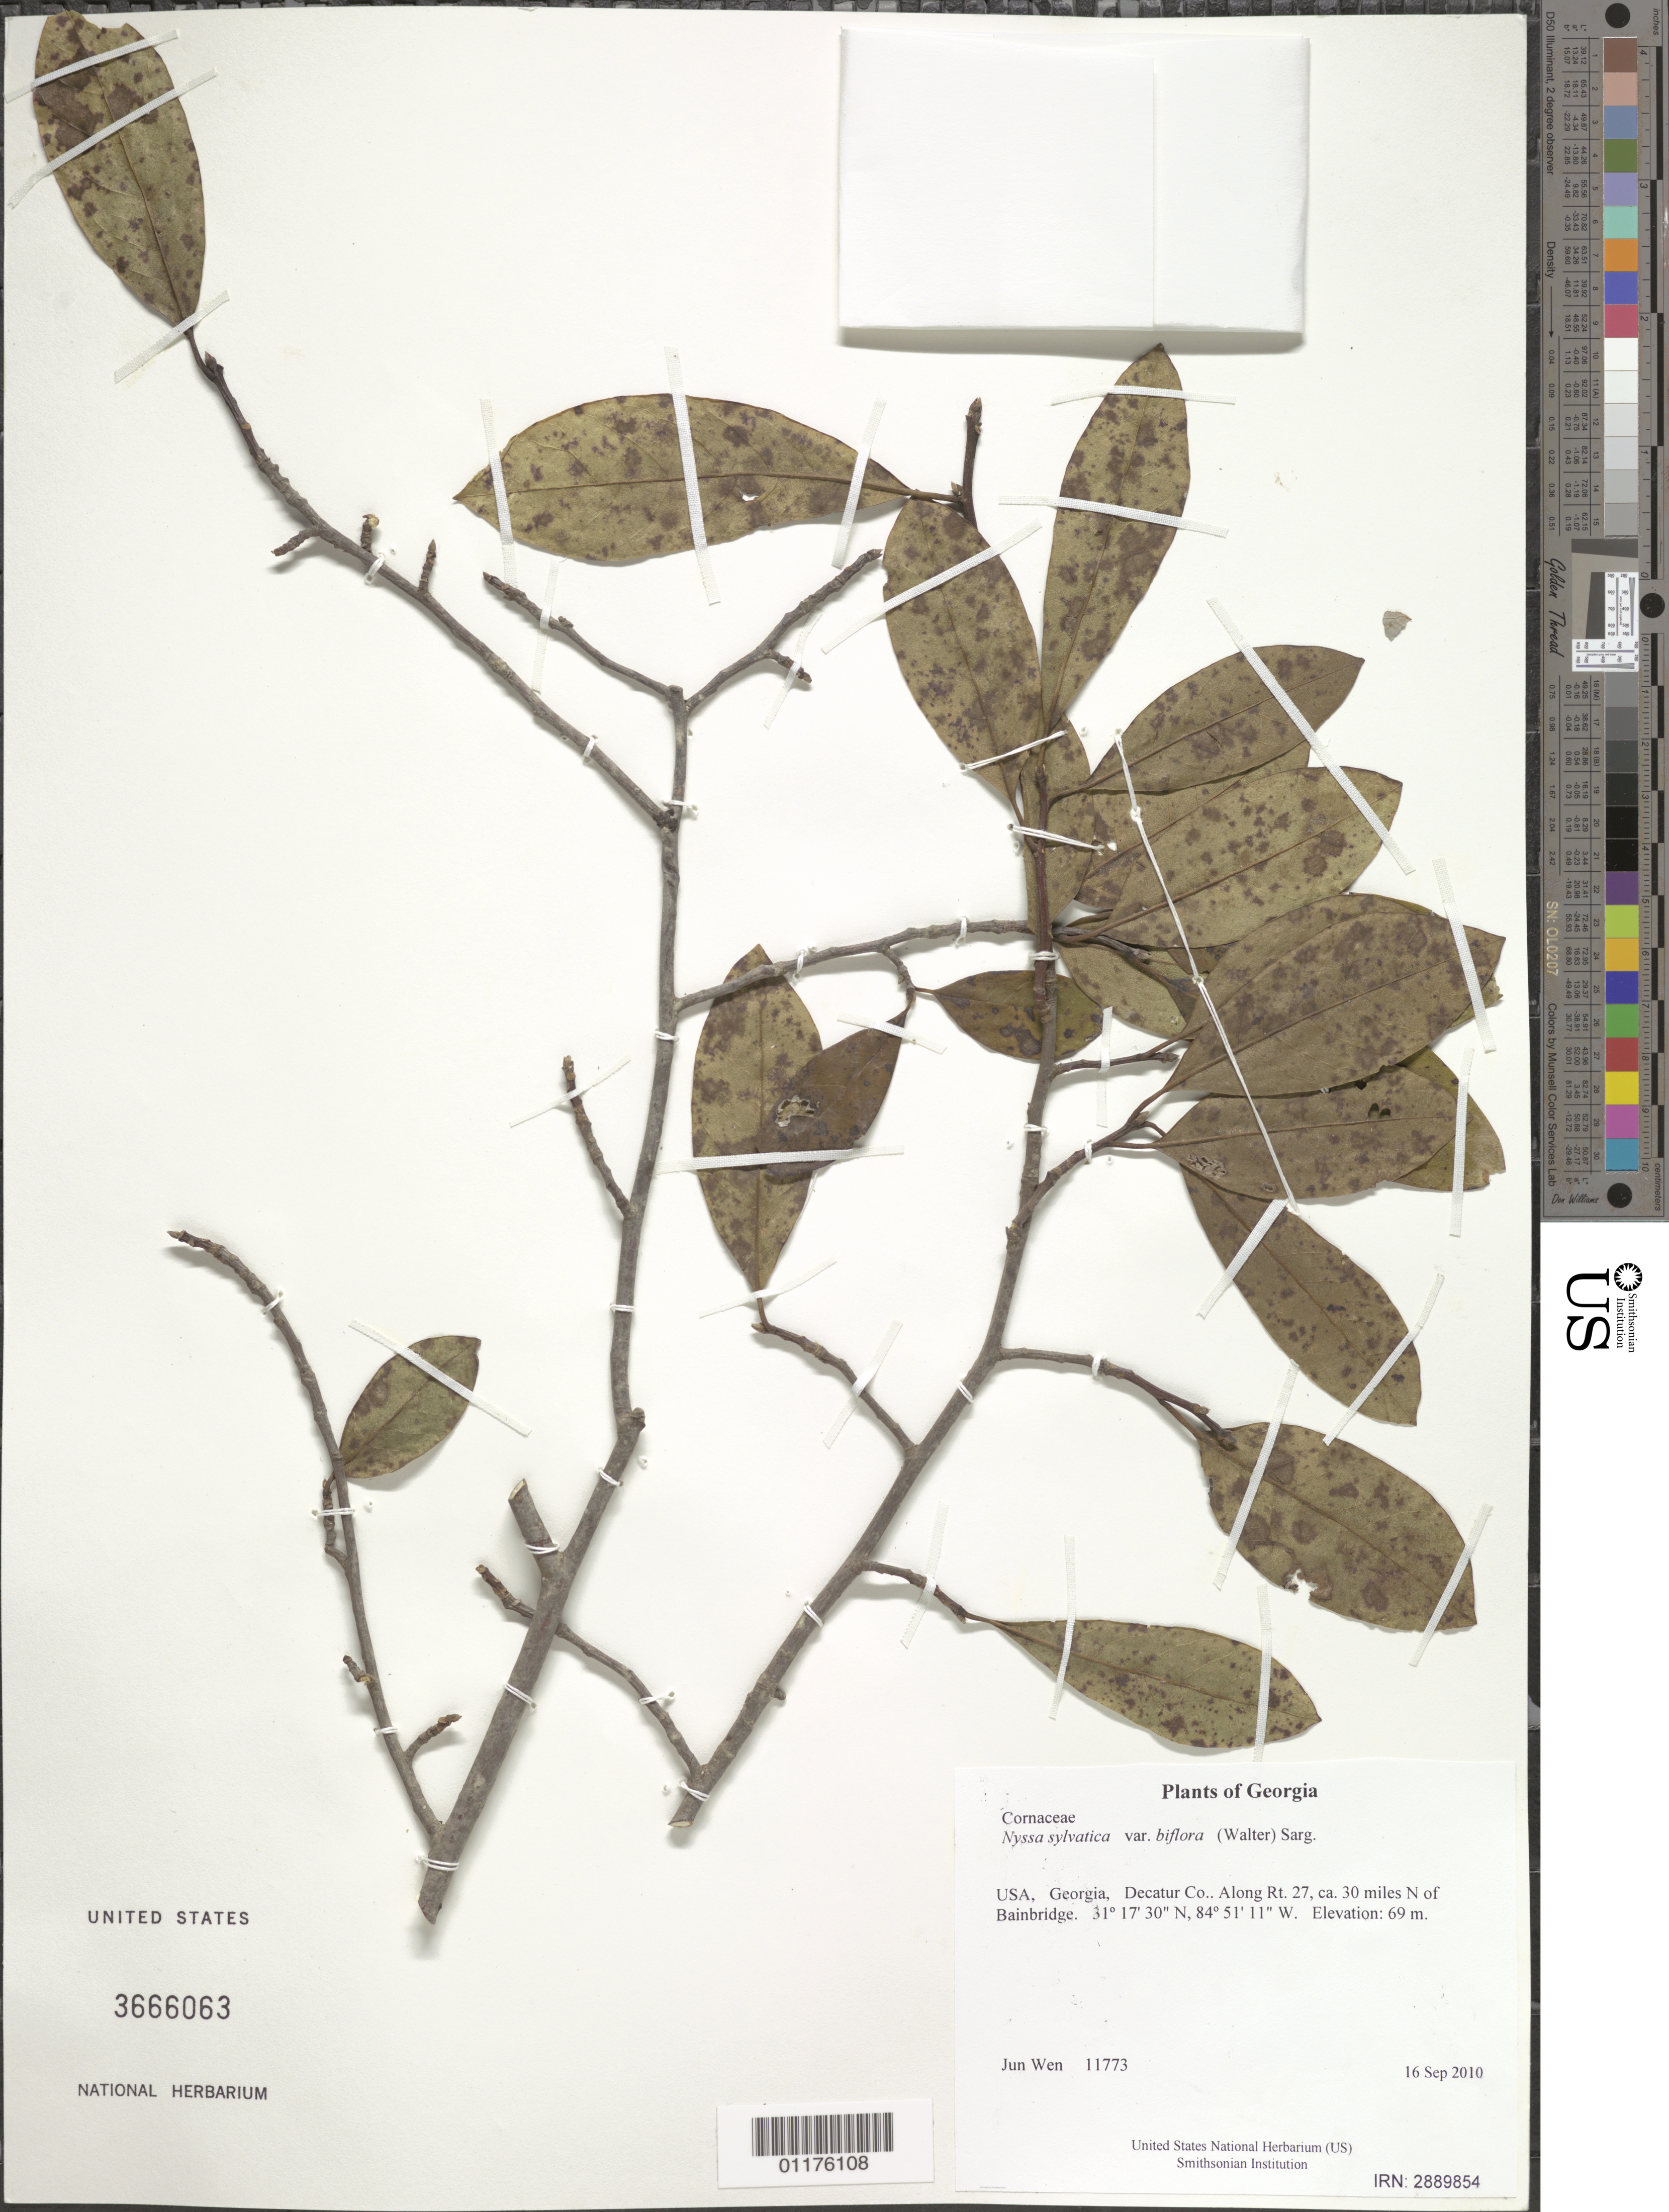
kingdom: Plantae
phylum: Tracheophyta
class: Magnoliopsida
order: Cornales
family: Nyssaceae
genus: Nyssa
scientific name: Nyssa sylvatica var. biflora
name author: (Walter) Sarg.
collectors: J. Wen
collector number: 11773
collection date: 2010-09-16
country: United States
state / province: Georgia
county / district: Decatur Co.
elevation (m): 69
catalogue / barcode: US 3666063